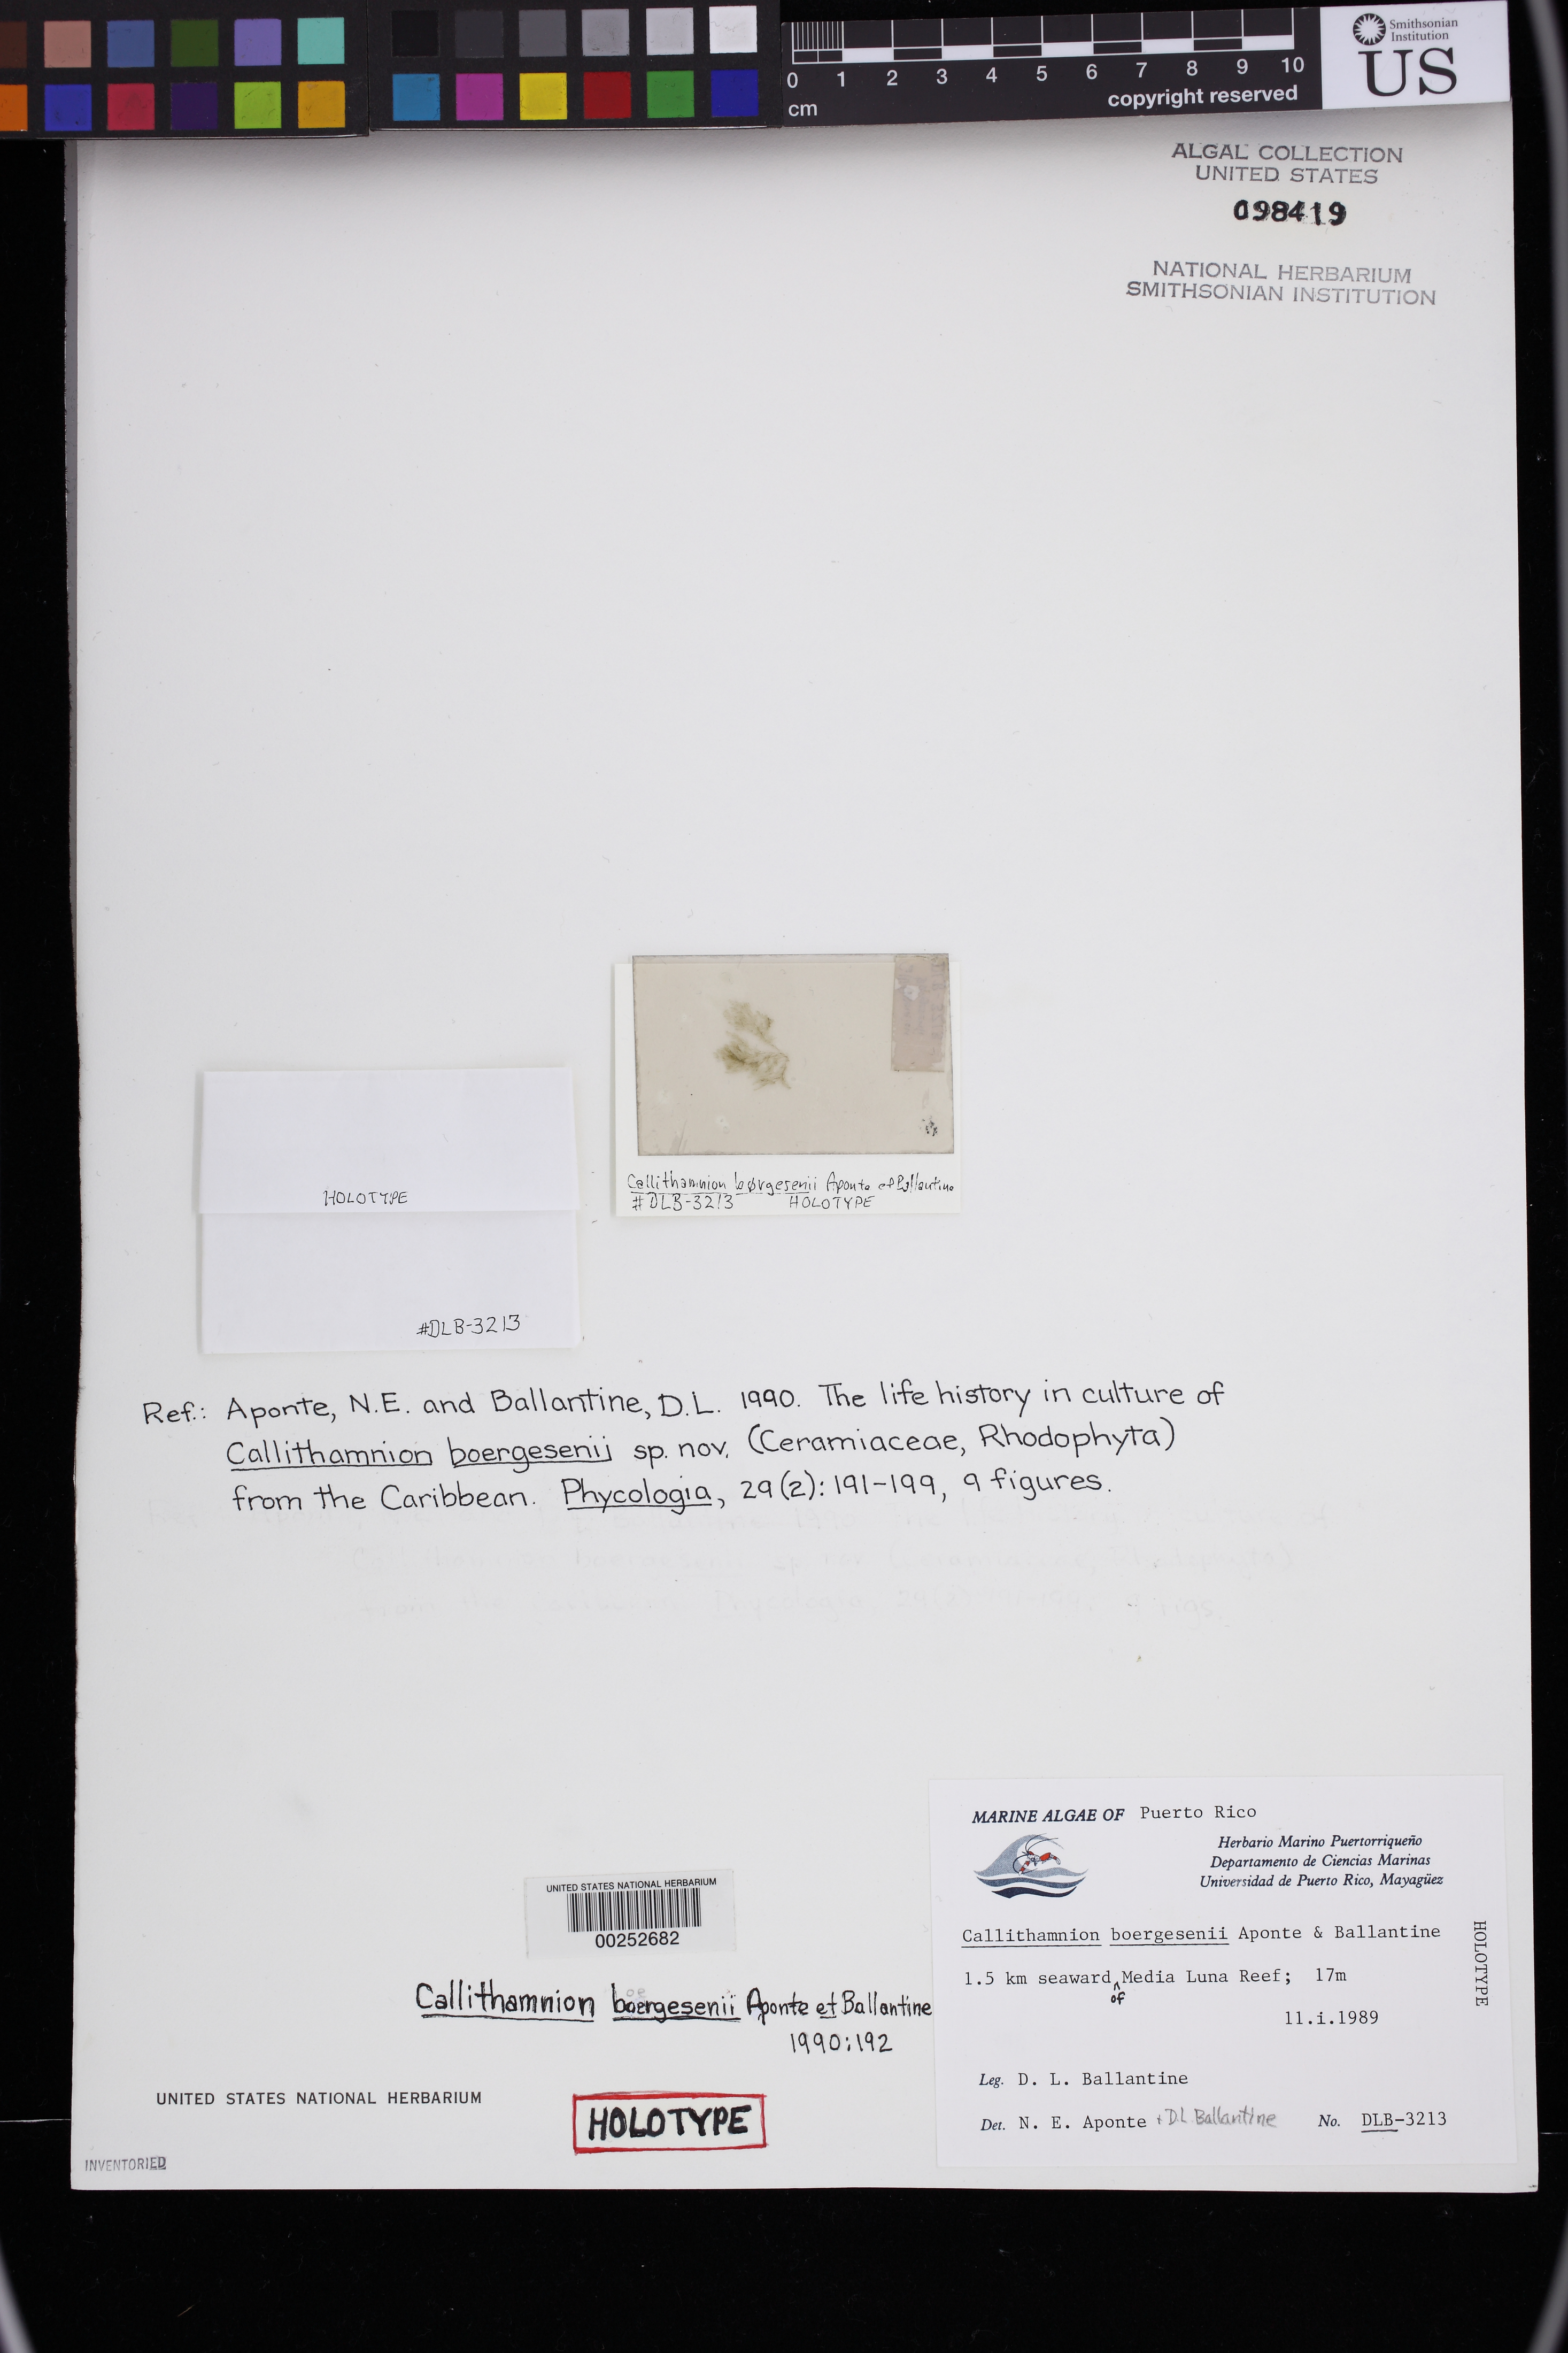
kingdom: Plantae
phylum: Rhodophyta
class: Florideophyceae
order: Ceramiales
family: Callithamniaceae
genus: Callithamnion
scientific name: Callithamnion boergesenii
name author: N.E.Aponte & D.L. Ballant.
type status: Holotype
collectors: D.L. Ballantine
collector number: DLB 3213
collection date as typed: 11 Jan 1989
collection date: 1989-01-11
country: Puerto Rico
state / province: Lajas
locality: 1.5 km seaward of Media Luna Reef.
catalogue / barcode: US 98419